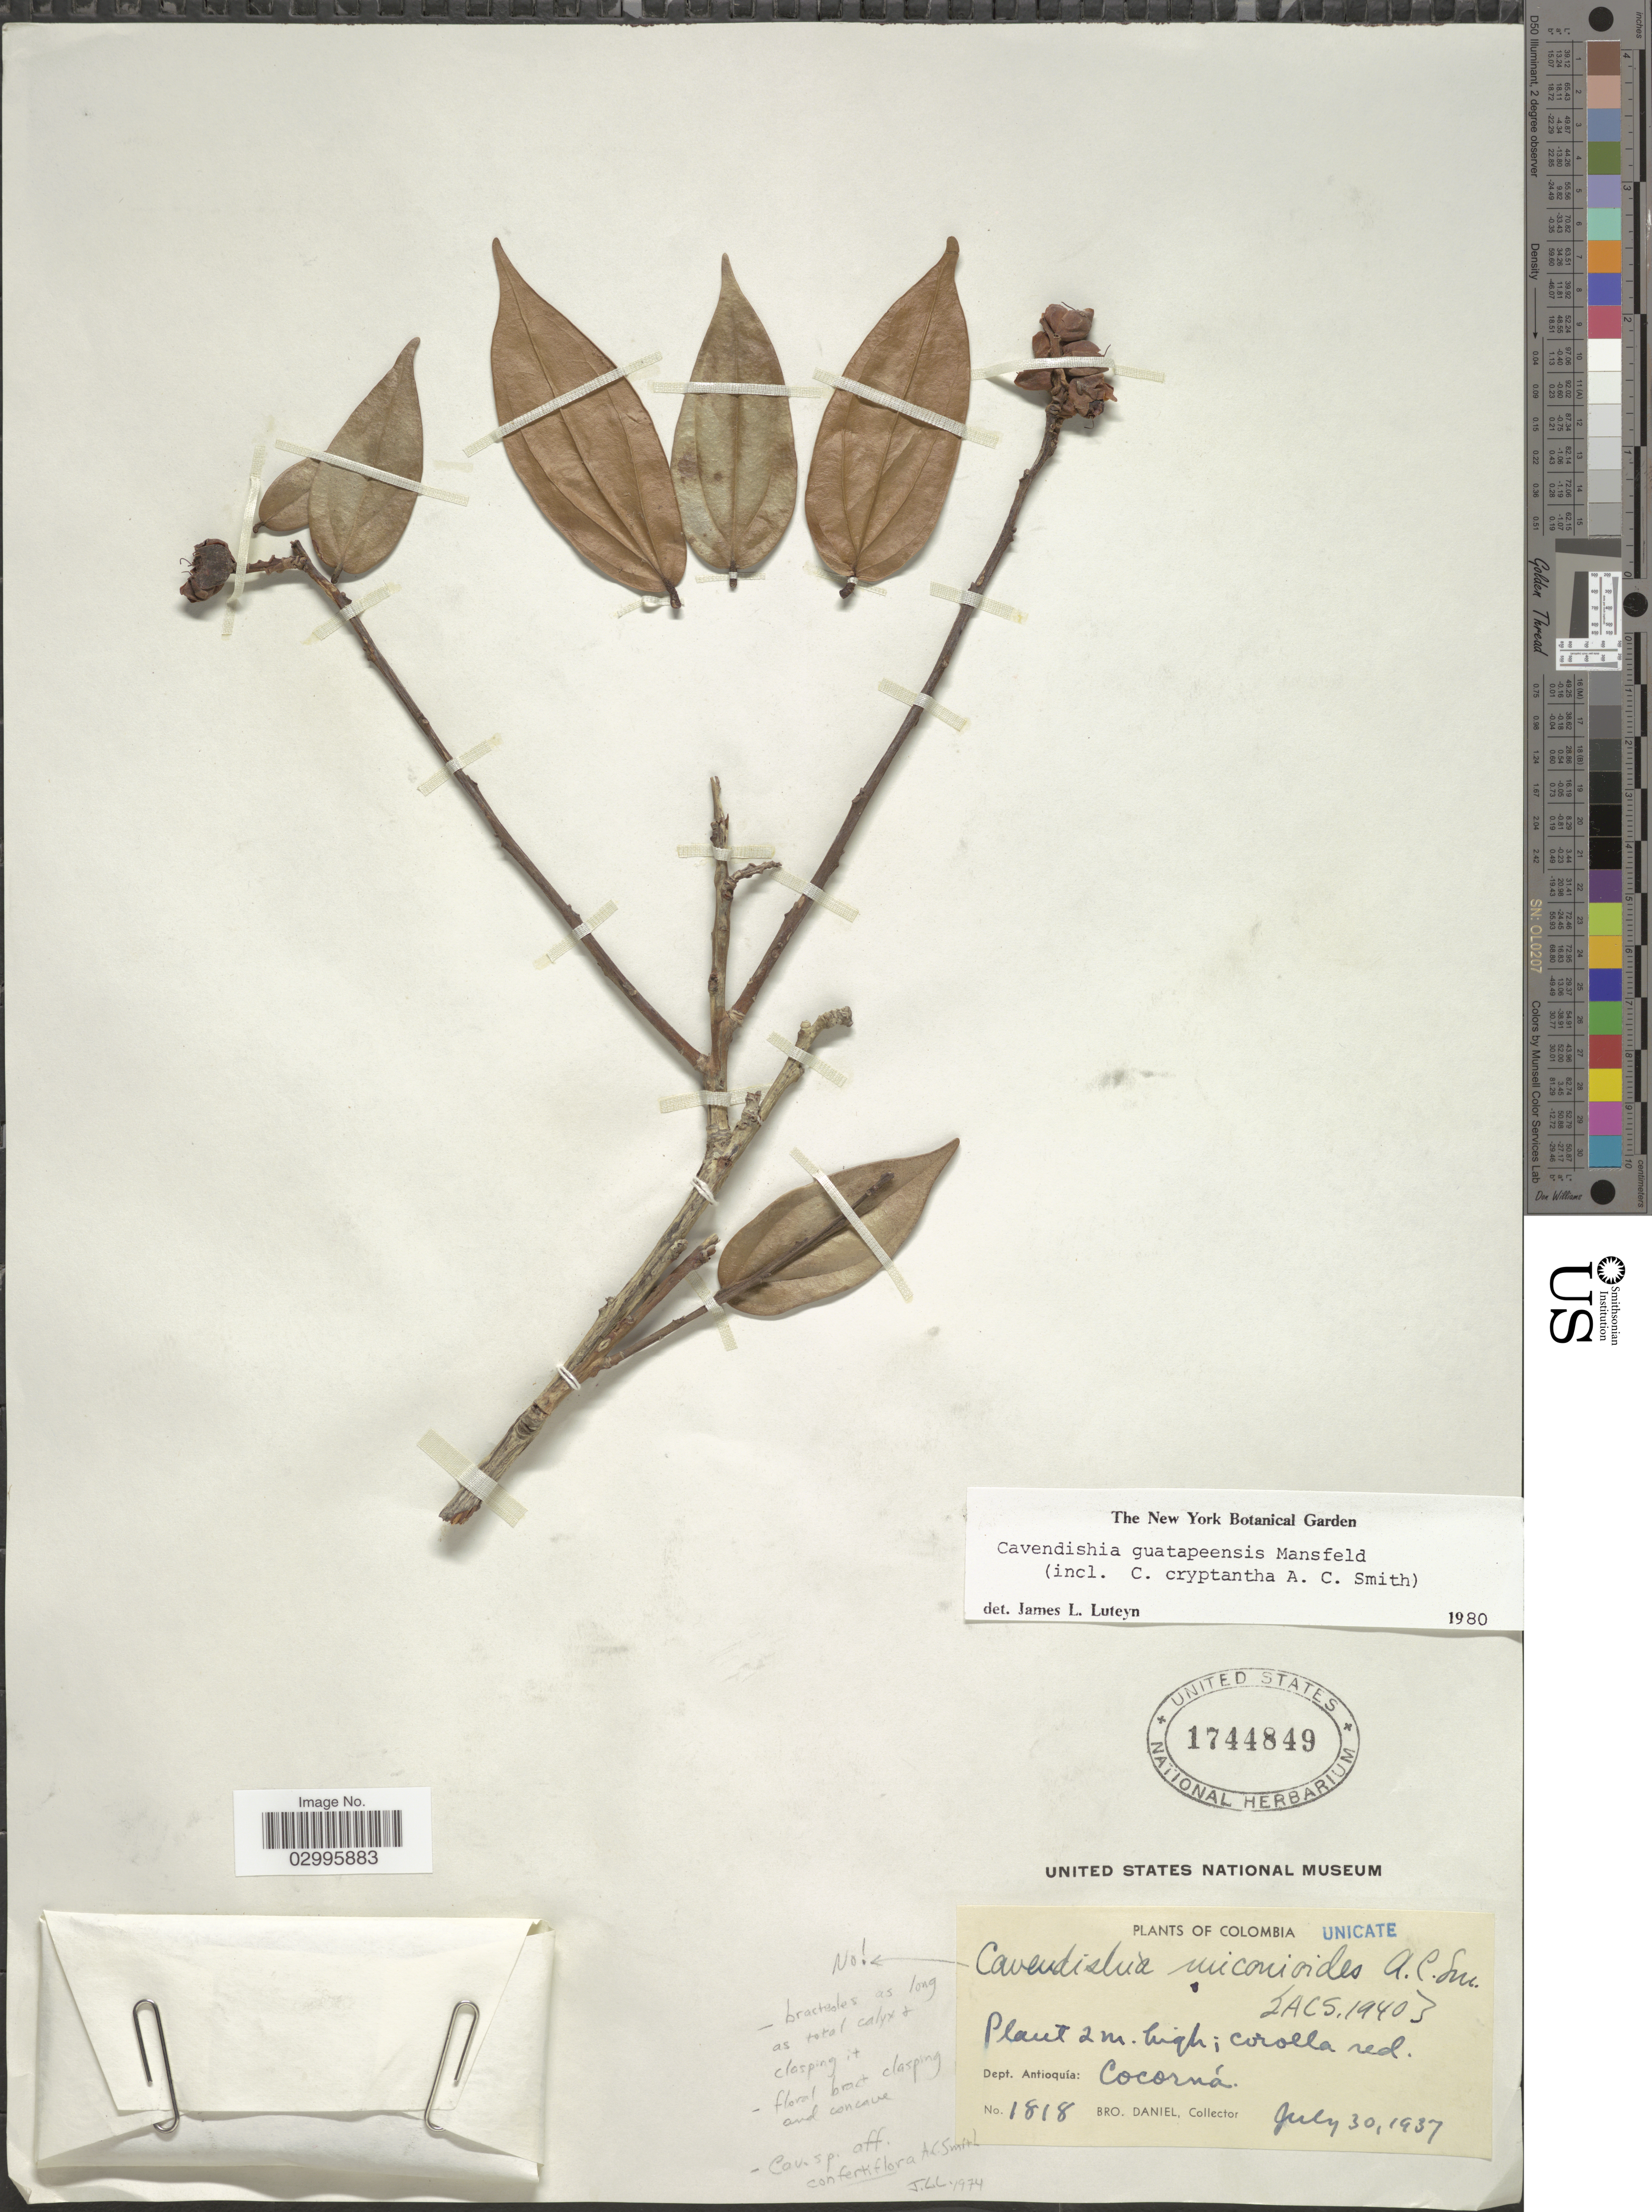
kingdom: Plantae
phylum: Tracheophyta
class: Magnoliopsida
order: Ericales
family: Ericaceae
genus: Cavendishia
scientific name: Cavendishia guatapeensis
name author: Mansf.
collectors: Bro. Daniel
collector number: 1818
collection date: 1937-07-30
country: Colombia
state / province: Antioquia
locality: Dept. Antioquía: Cocorná.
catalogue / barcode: US 1744849